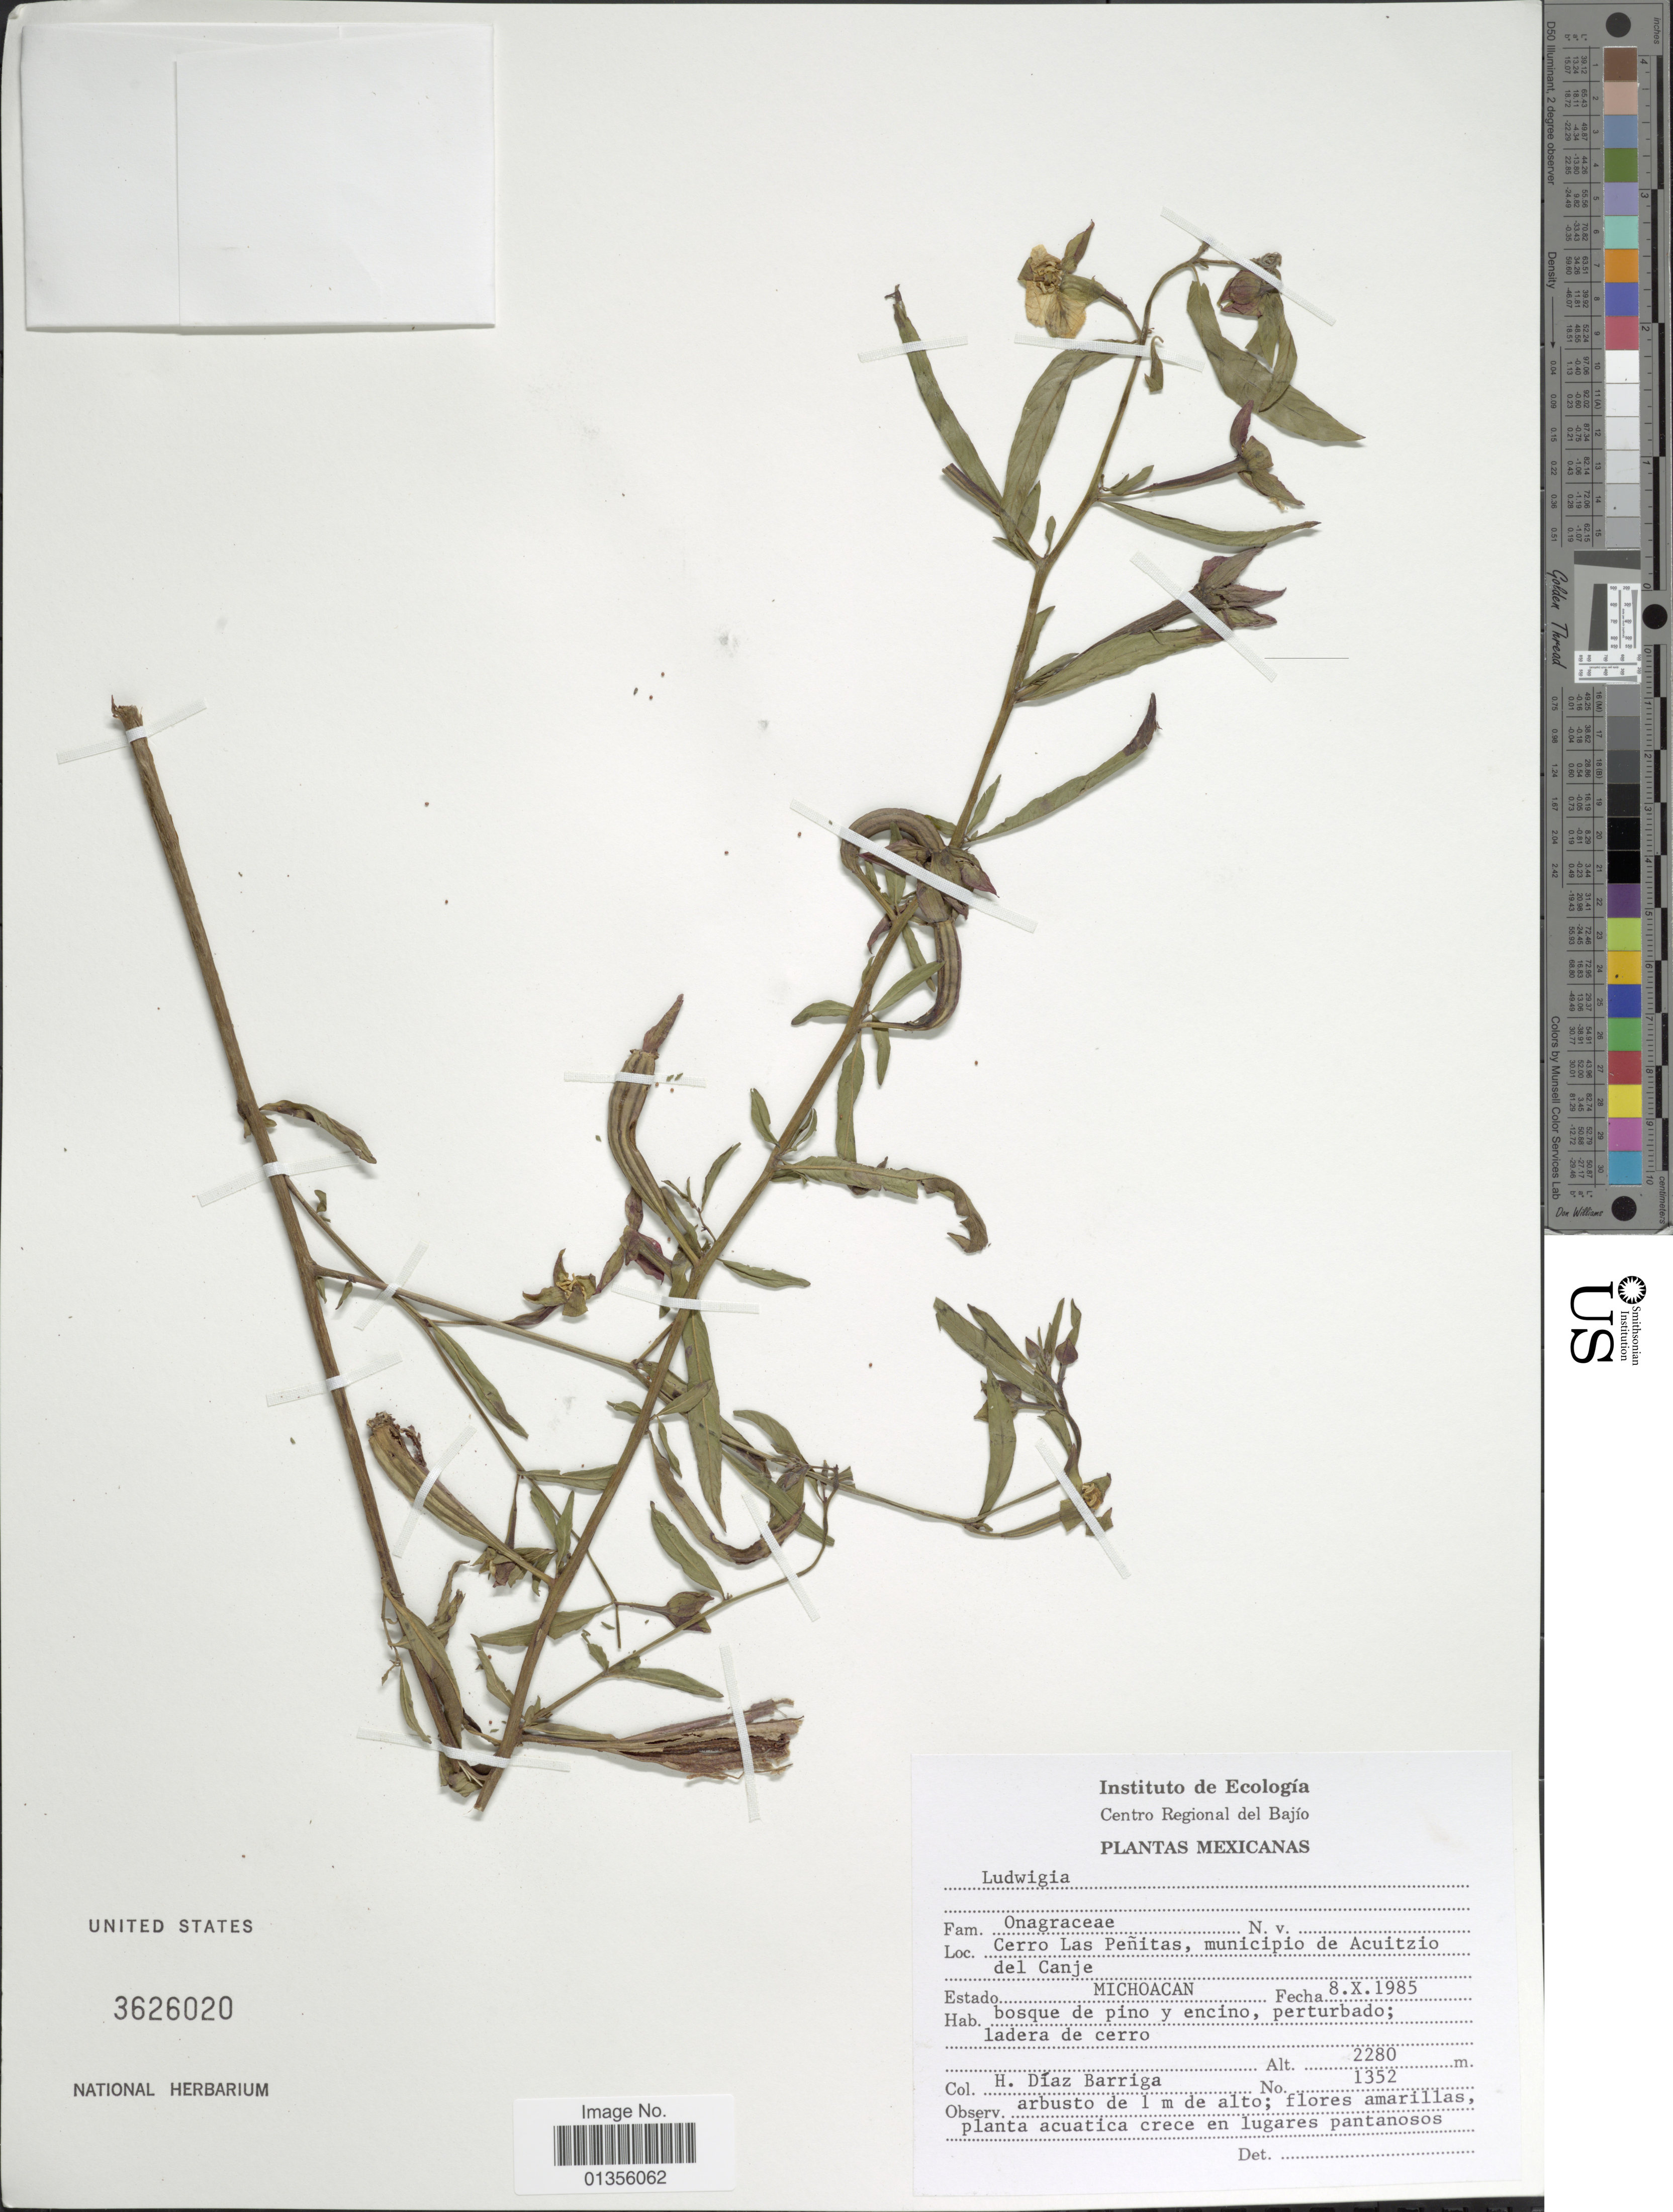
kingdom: Plantae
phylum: Tracheophyta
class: Magnoliopsida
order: Myrtales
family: Onagraceae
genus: Ludwigia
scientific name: Ludwigia sp.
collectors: H. Díaz Barriga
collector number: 1352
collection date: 1985-10-08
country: Mexico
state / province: Michoacán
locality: Cerro Las Peñitas, municipio de Acuitzio del Canje. Estado Michoacan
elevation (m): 2280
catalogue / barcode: US 3626020